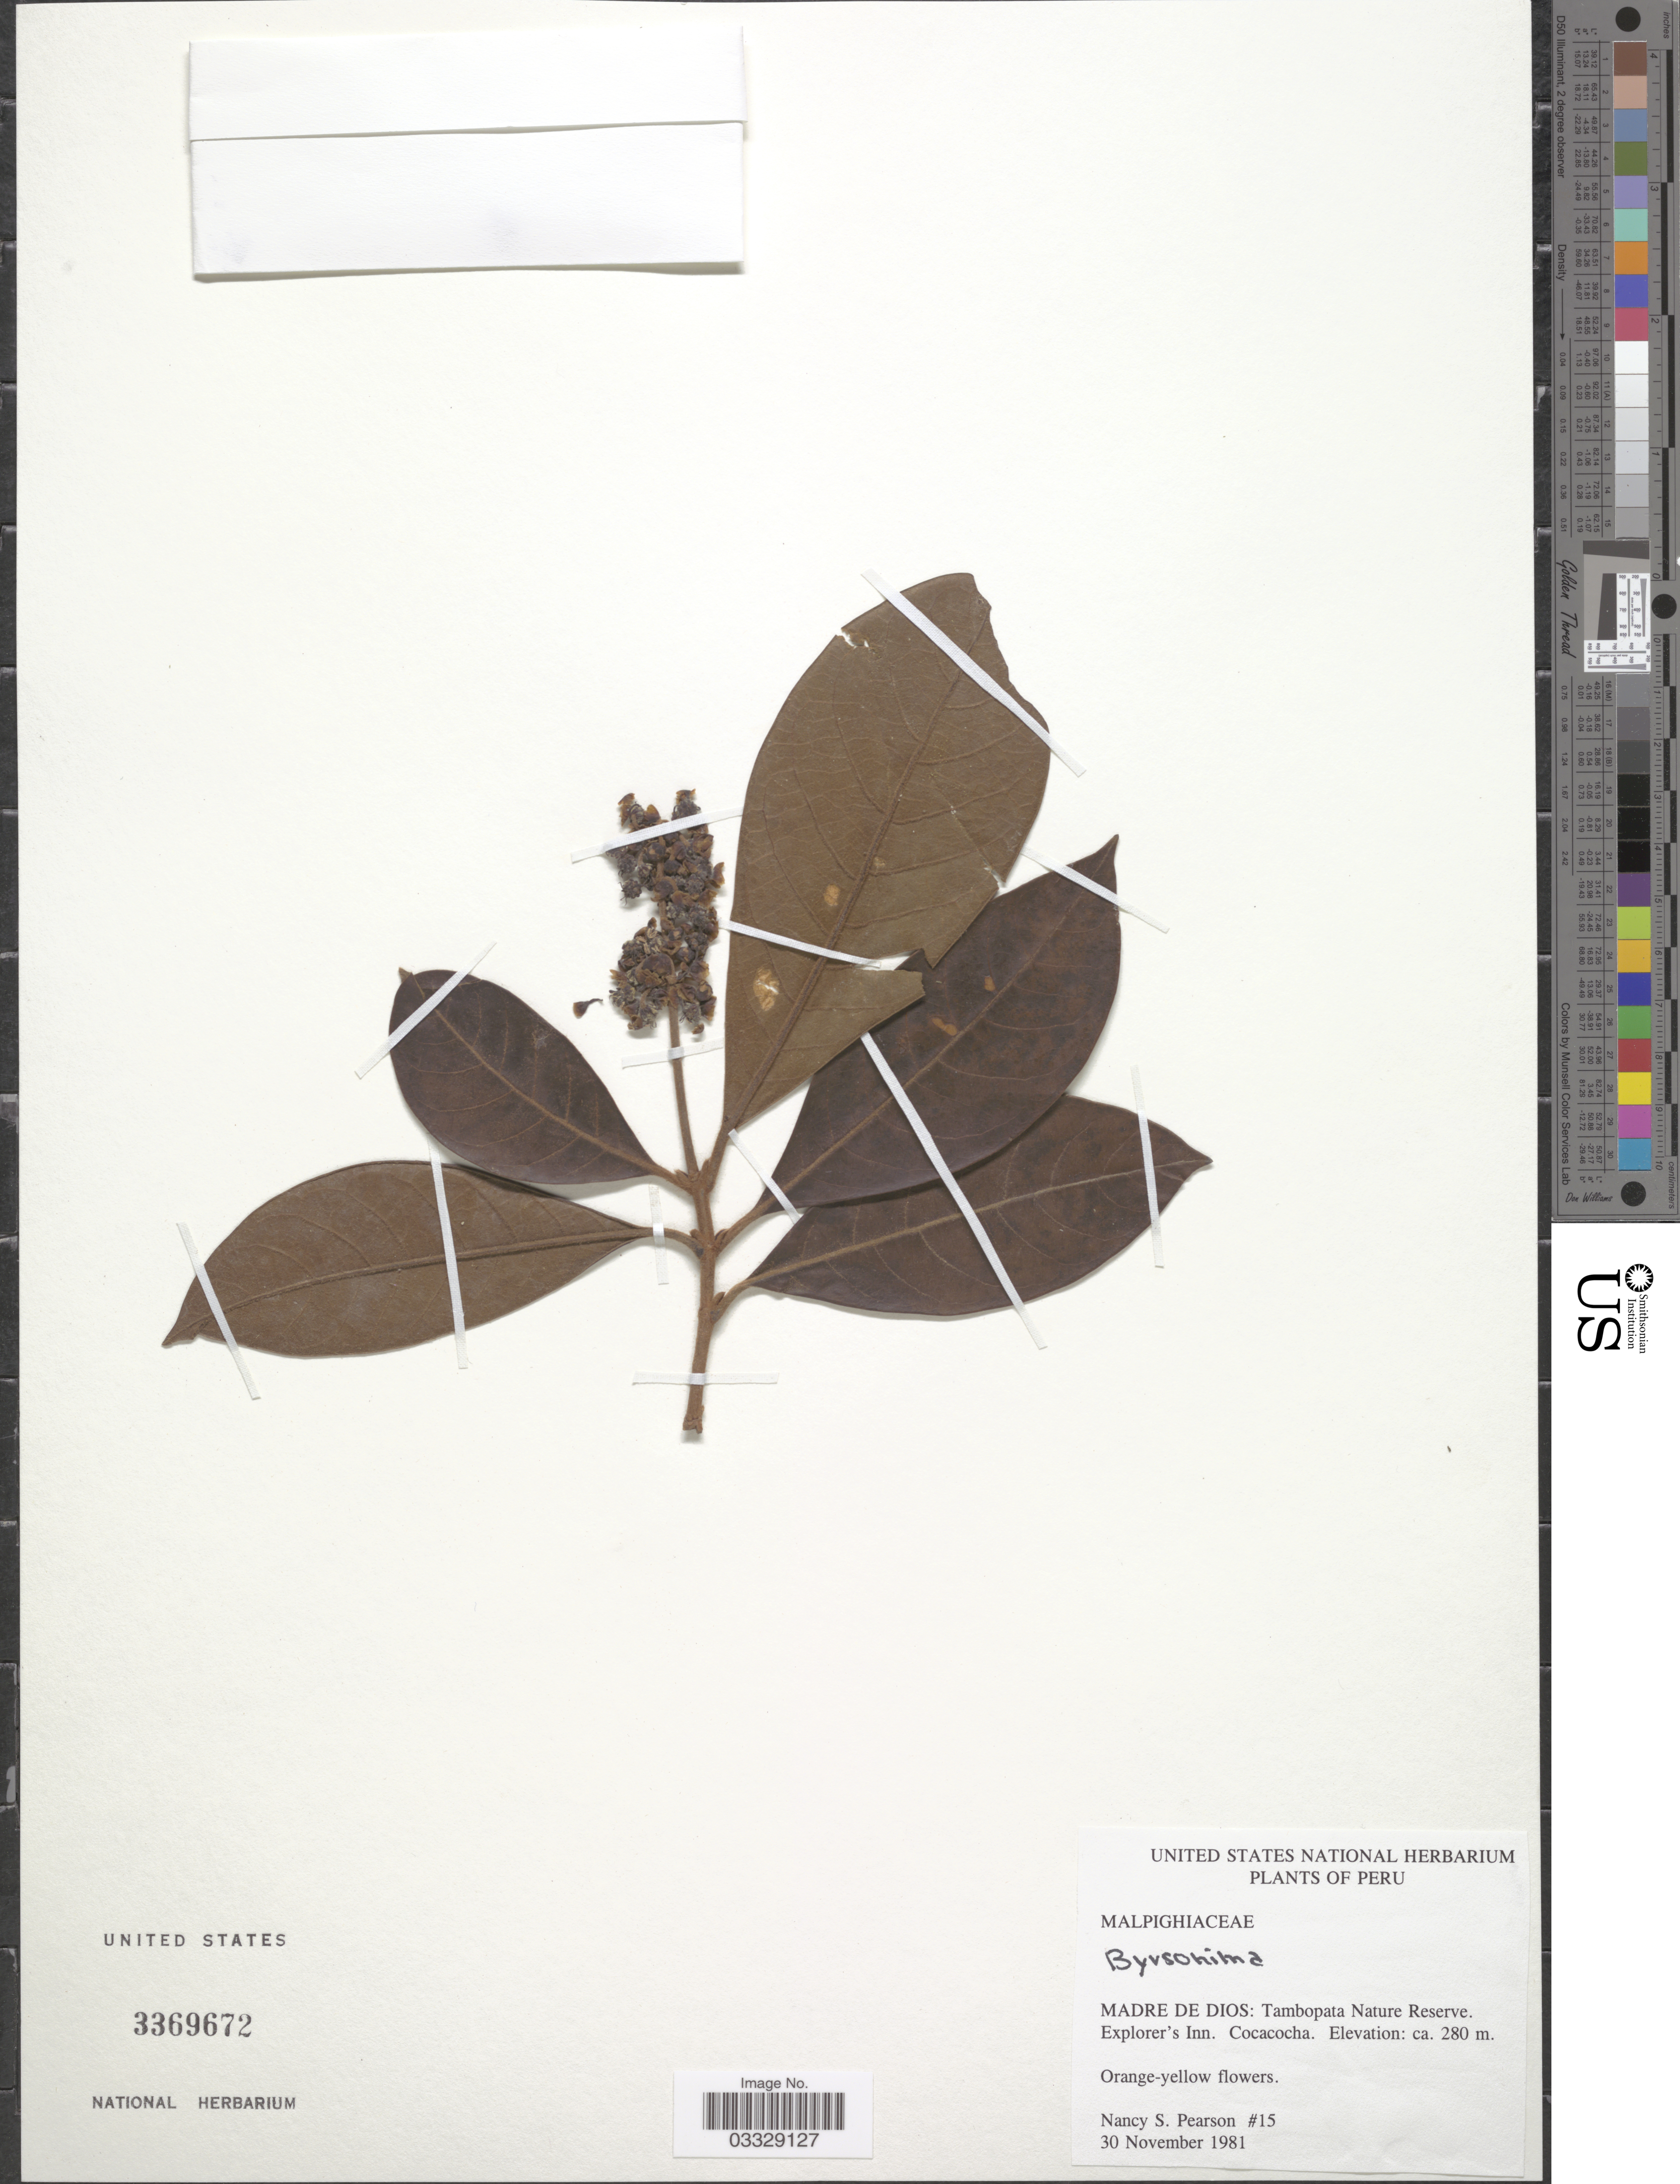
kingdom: Plantae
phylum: Tracheophyta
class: Magnoliopsida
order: Malpighiales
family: Malpighiaceae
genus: Byrsonima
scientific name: Byrsonima sp.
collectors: N. S. Pearson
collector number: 15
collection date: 1981-11-30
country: Peru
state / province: Madre de Dios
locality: Tambopata Nature Reserve, Explorer's Inn. Cocacocha.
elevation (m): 280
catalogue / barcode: US 3369672